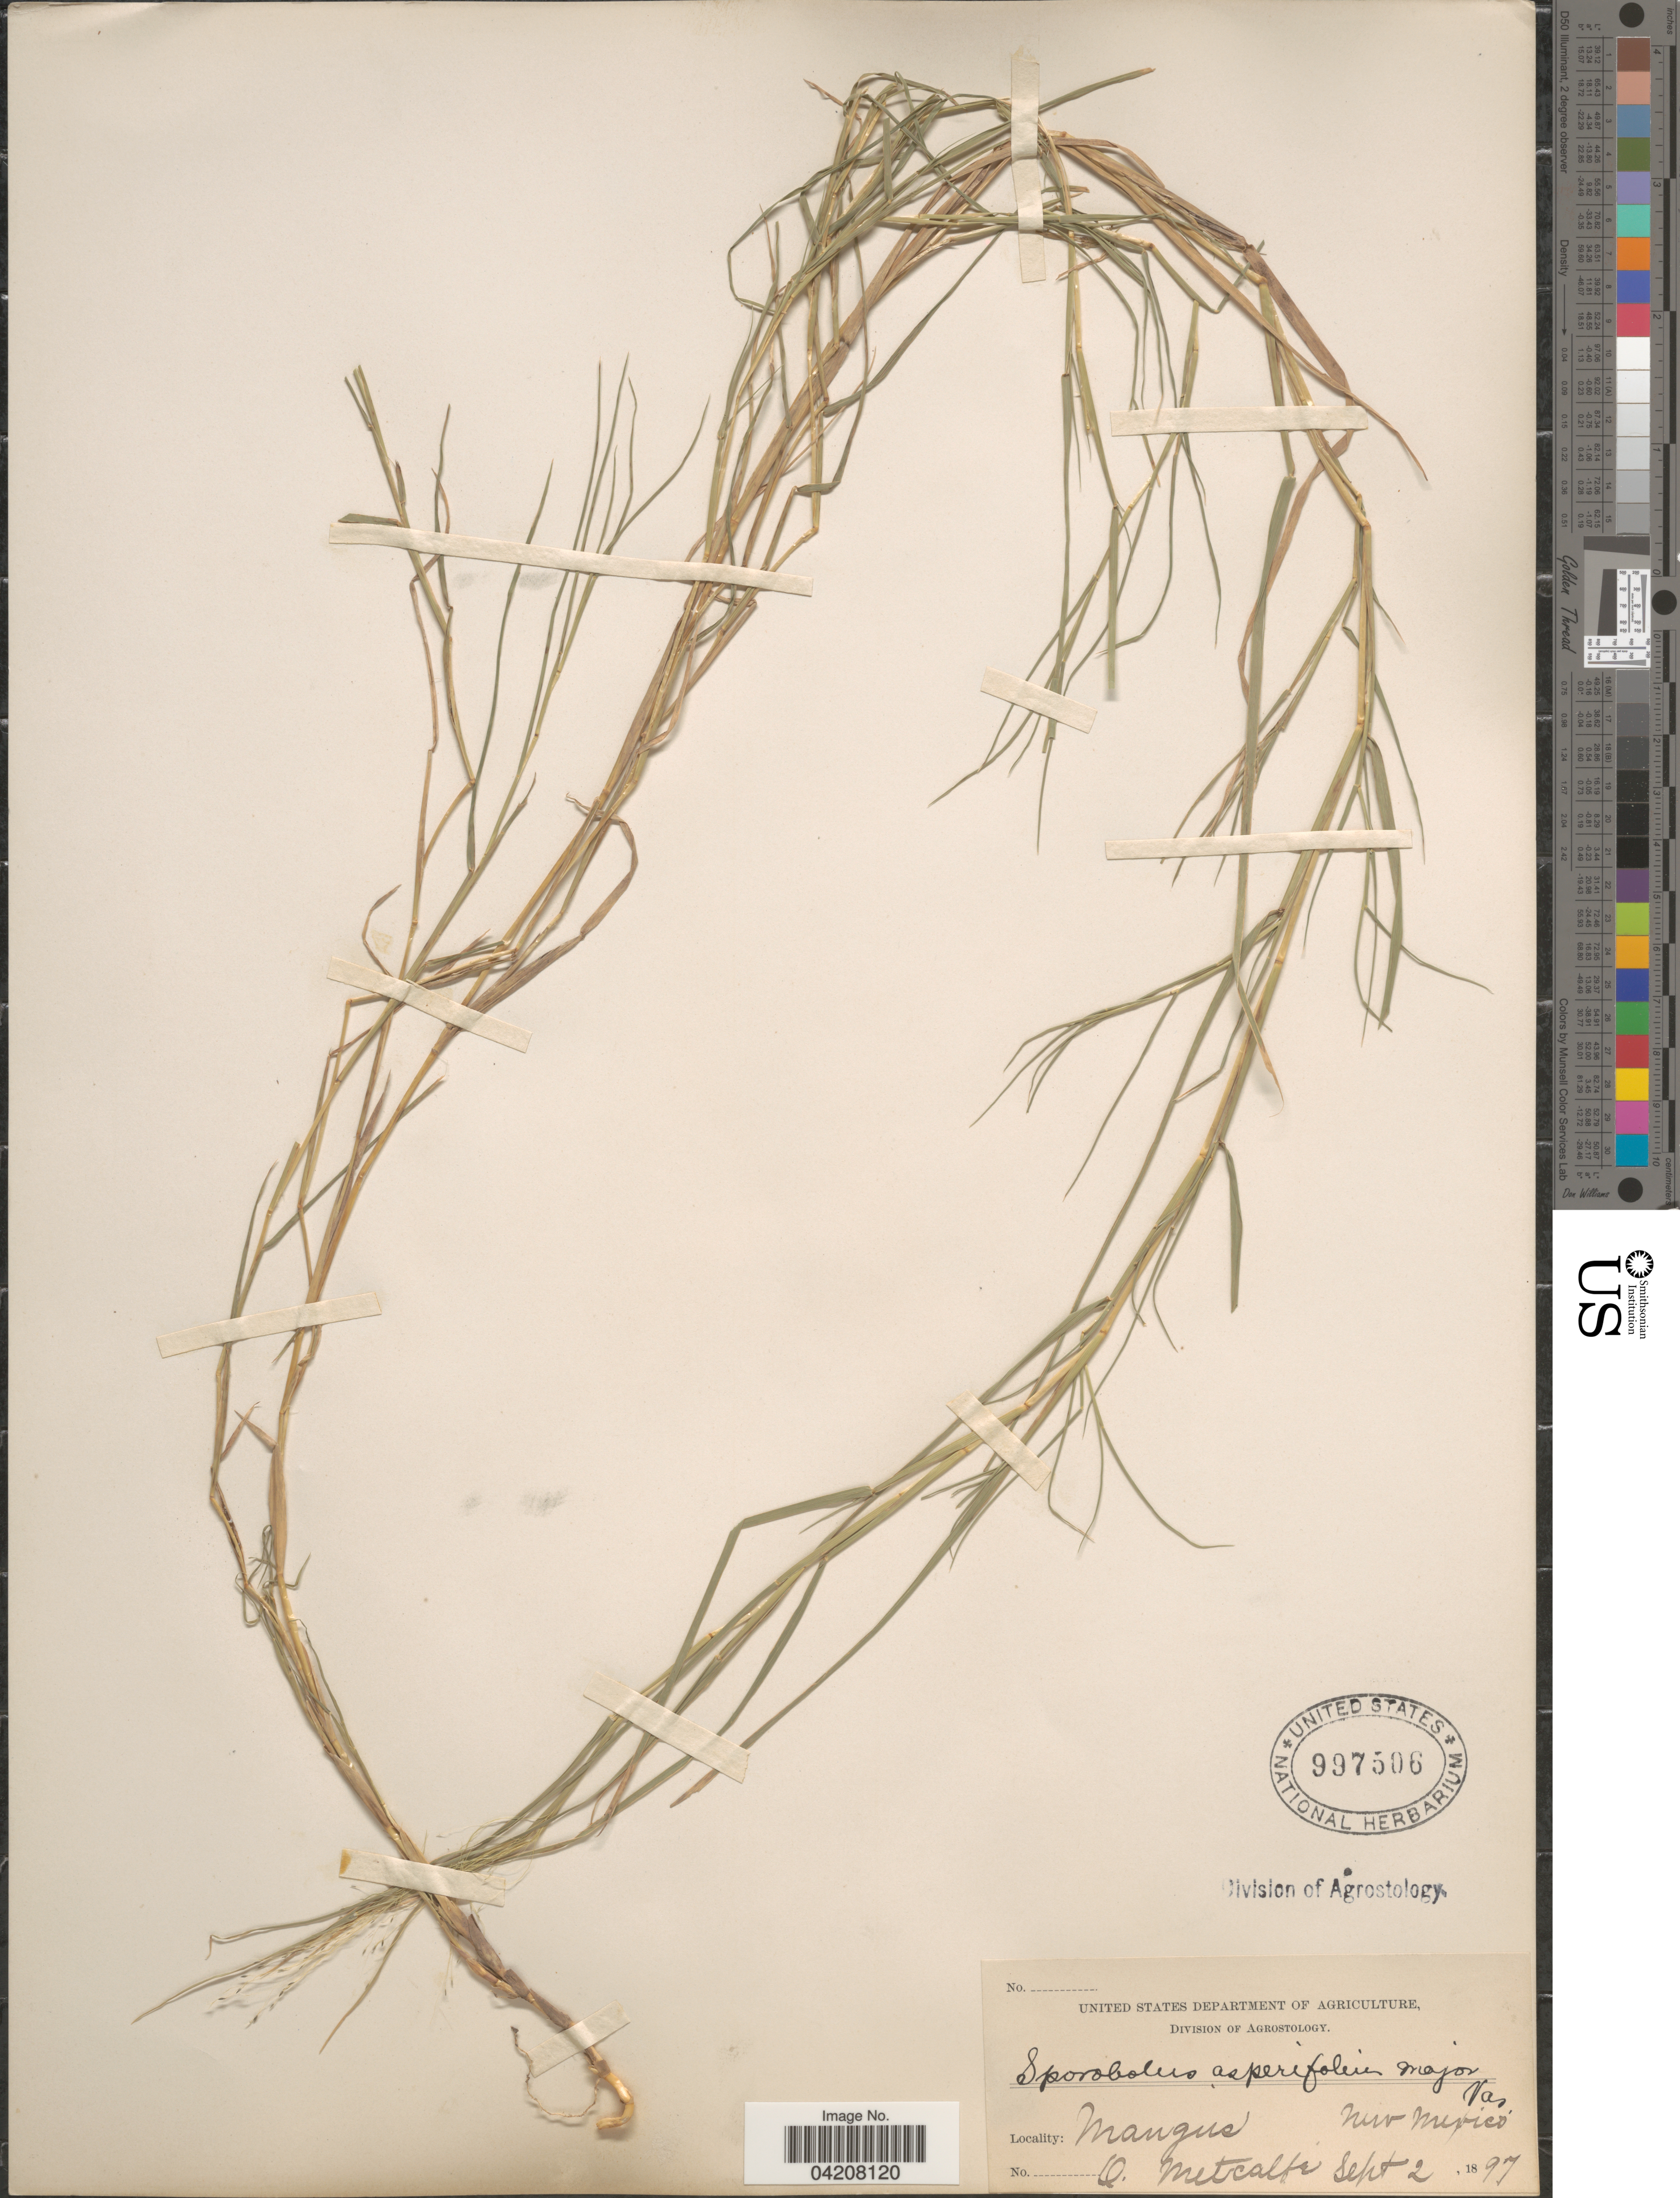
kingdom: Plantae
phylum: Tracheophyta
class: Liliopsida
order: Poales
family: Poaceae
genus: Muhlenbergia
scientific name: Muhlenbergia asperifolia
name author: (Nees & Meyen ex Trin.) Parodi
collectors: O. Metcalfe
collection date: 1897-09-02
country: United States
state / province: New Mexico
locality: Mangus.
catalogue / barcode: US 997506